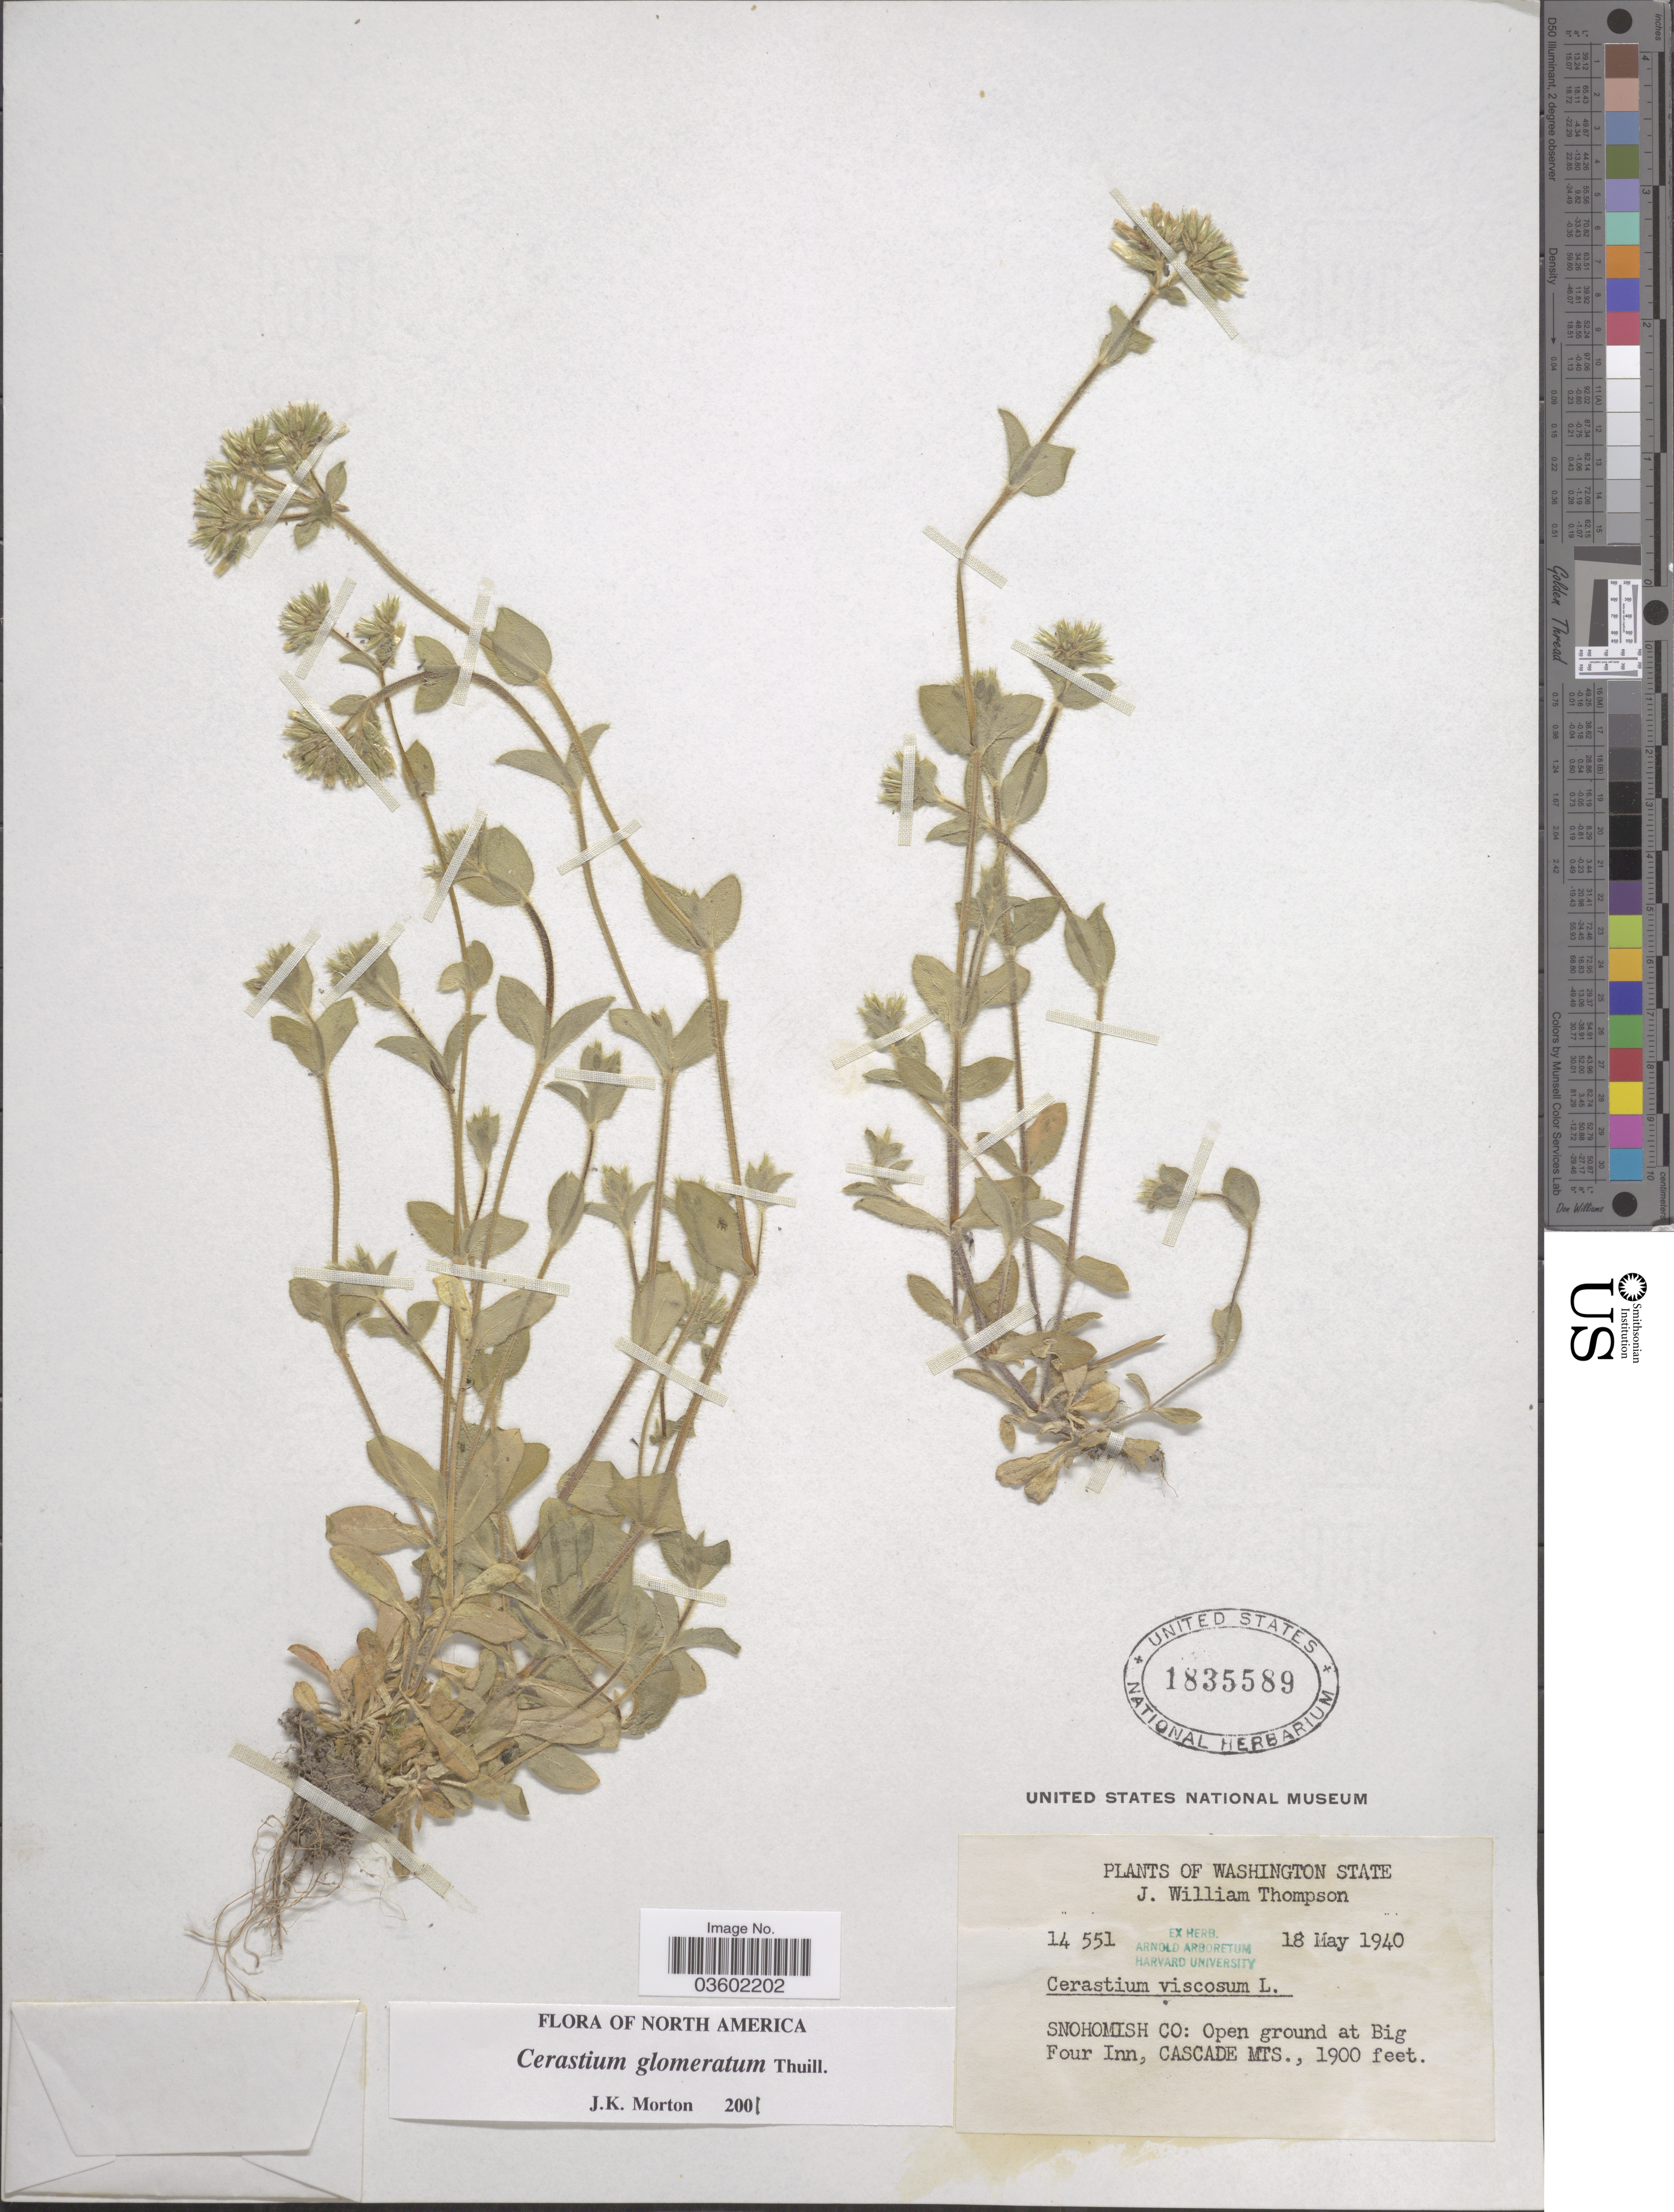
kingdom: Plantae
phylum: Tracheophyta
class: Magnoliopsida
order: Caryophyllales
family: Caryophyllaceae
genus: Cerastium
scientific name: Cerastium viscosum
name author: L.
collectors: J. W. Thompson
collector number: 14551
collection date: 1940-05-18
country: United States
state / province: Washington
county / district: Snohomish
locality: Snohomish Co: Open ground at Big Four Inn, Cascade Mts.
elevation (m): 579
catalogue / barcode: US 1835589